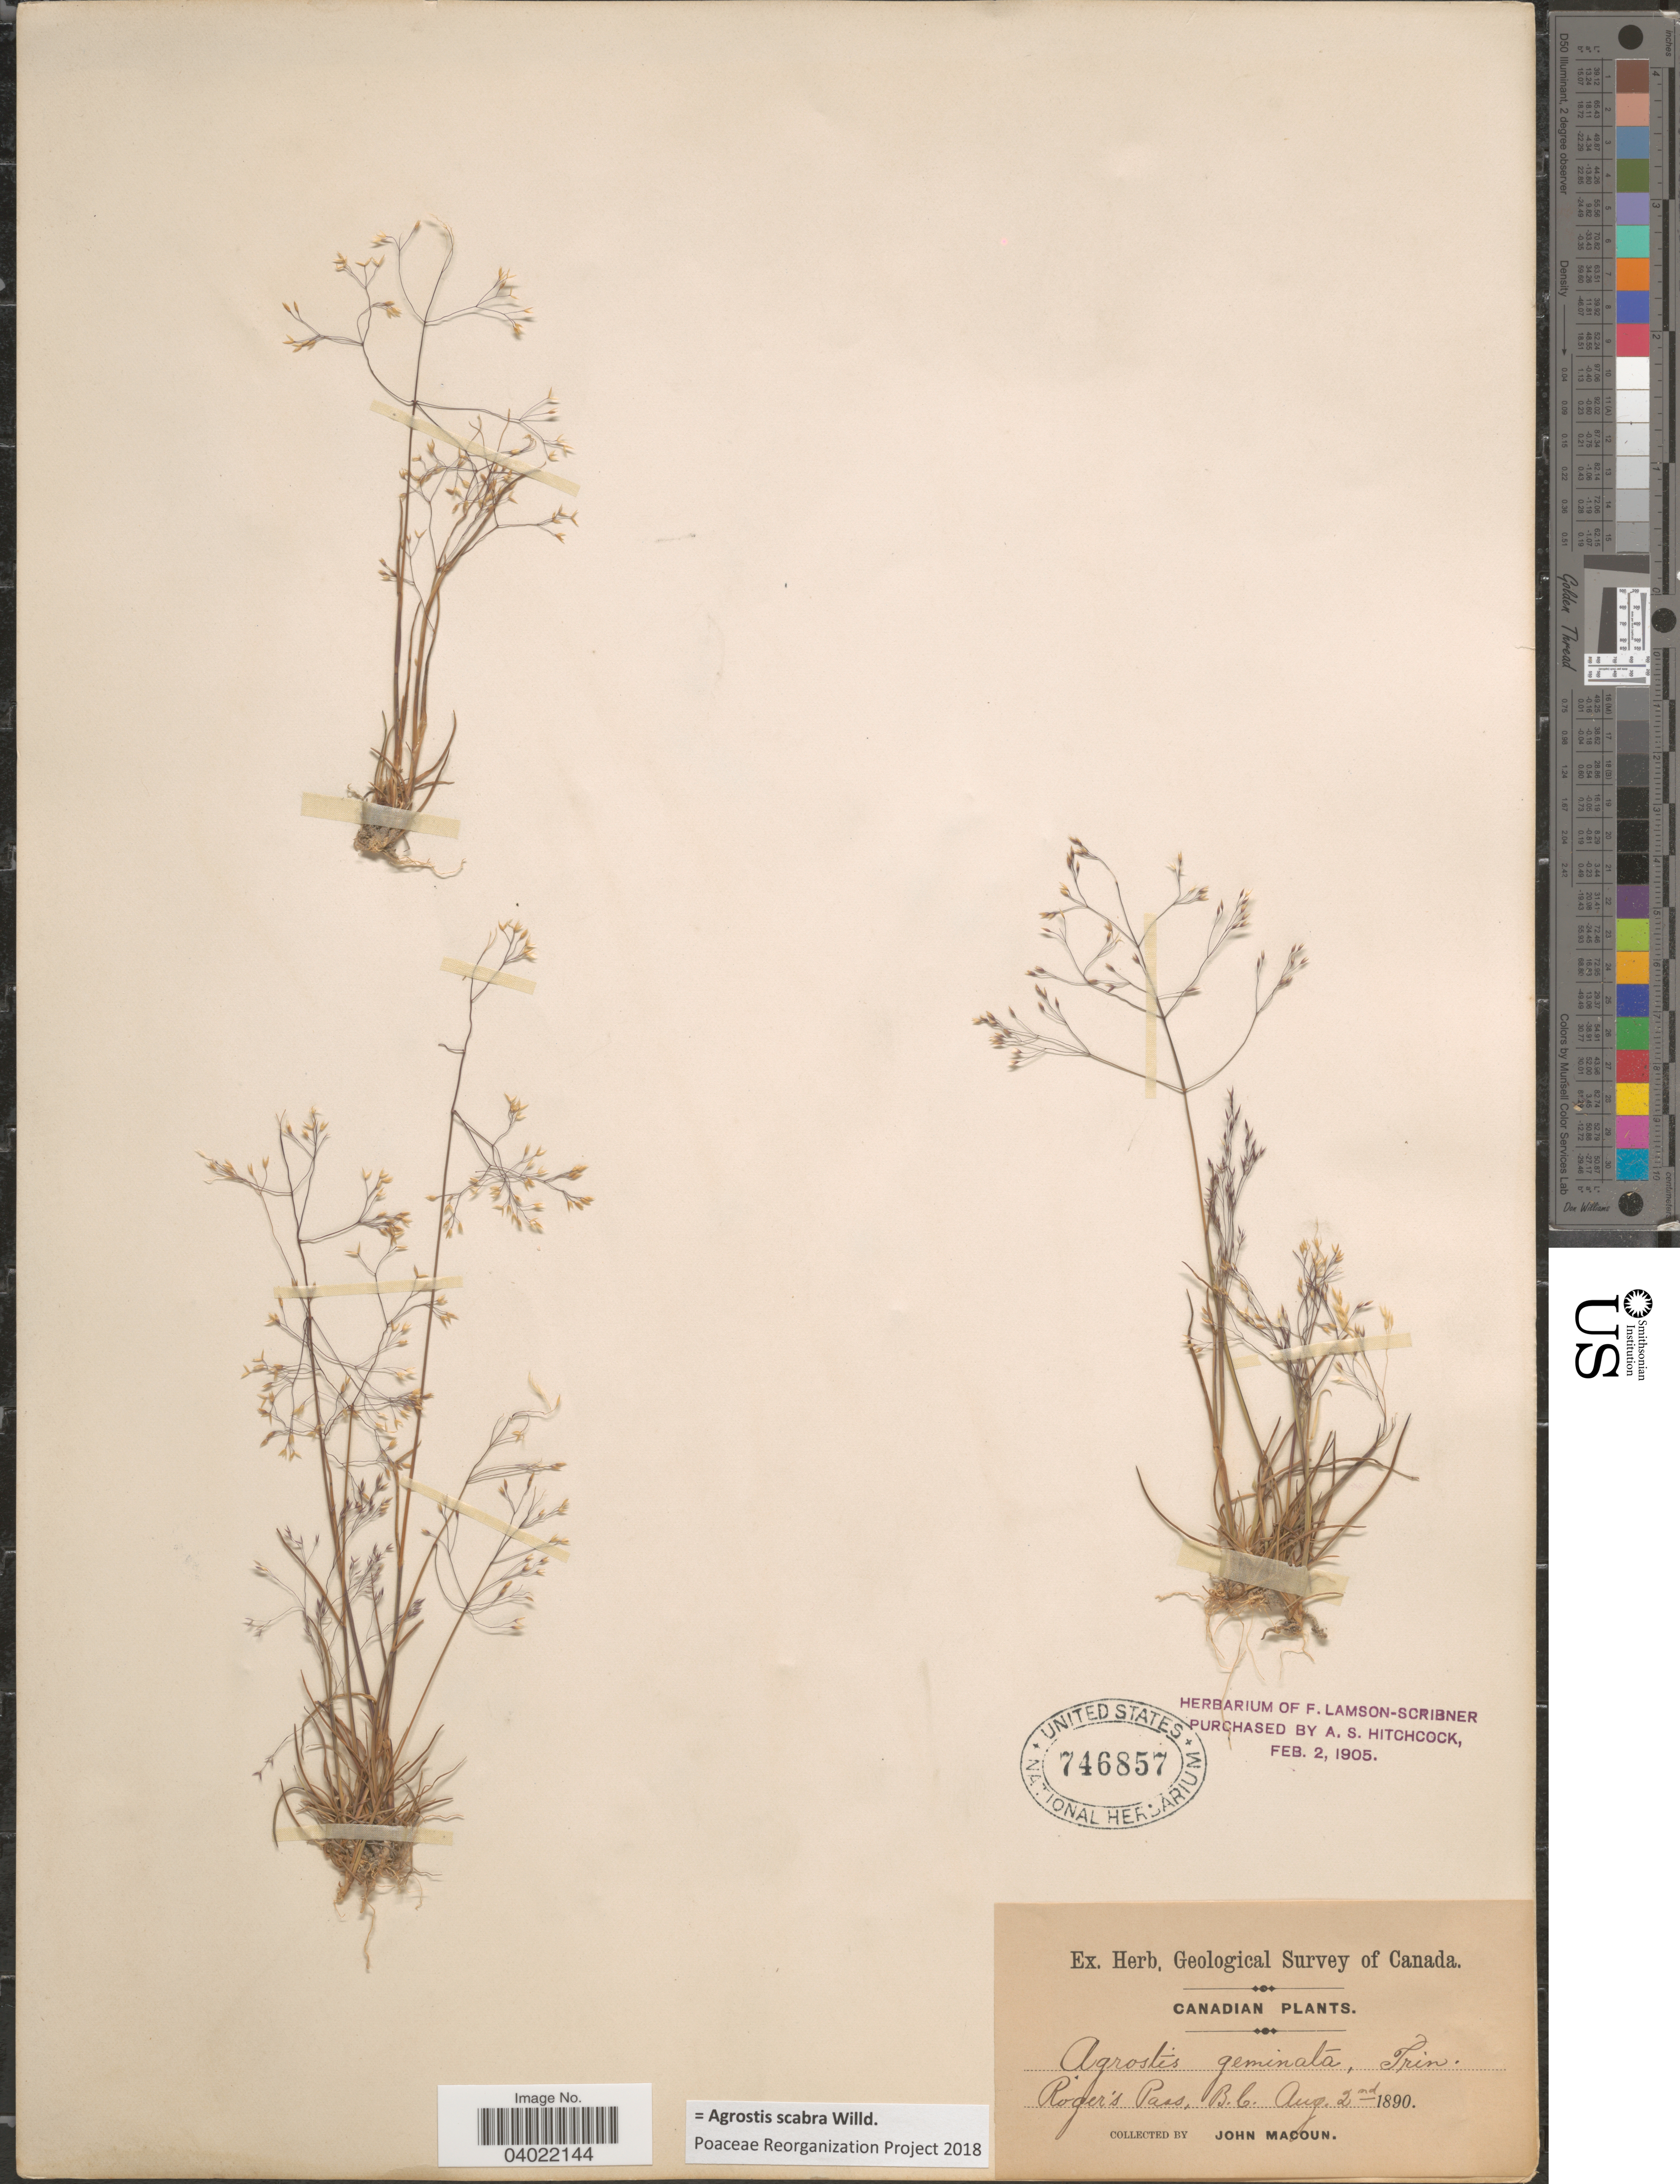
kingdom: Plantae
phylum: Tracheophyta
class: Liliopsida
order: Poales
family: Poaceae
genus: Agrostis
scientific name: Agrostis scabra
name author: Willd.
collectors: J. Macoun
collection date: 1890-08-02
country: Canada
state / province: British Columbia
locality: Roger's Pass.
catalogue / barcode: US 746857